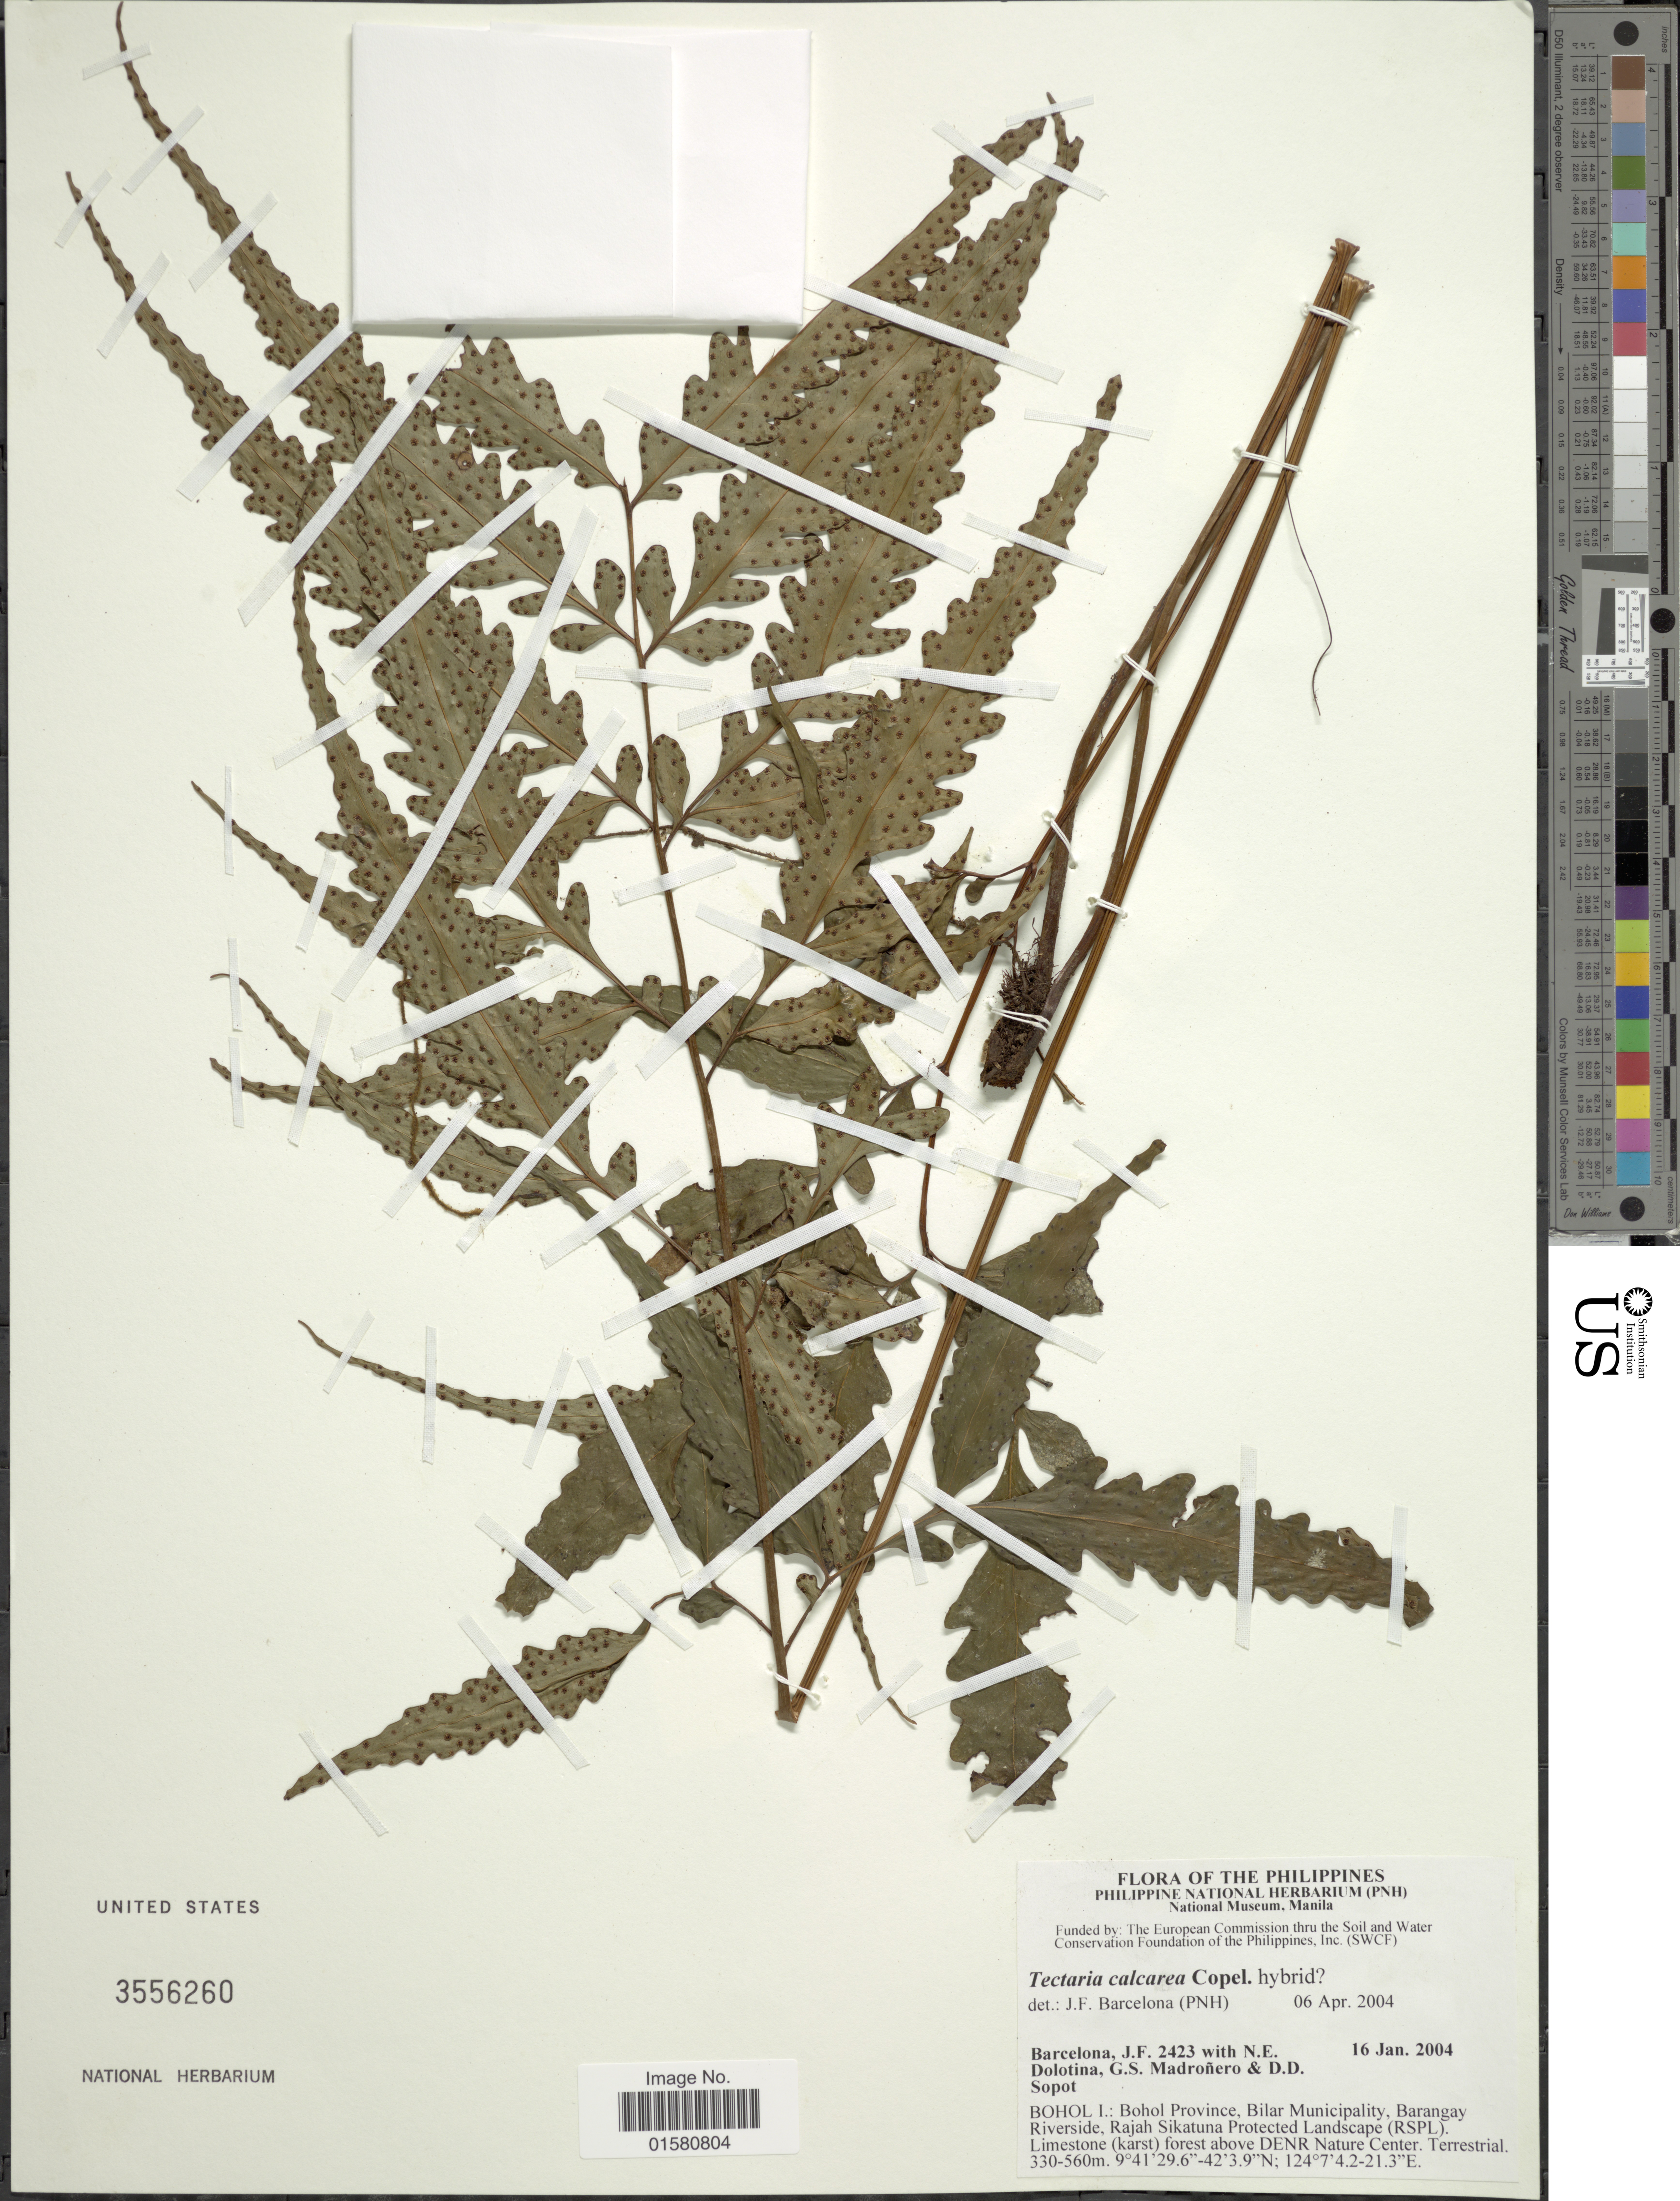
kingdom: Plantae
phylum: Tracheophyta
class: Polypodiopsida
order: Polypodiales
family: Tectariaceae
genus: Tectaria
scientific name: Tectaria calcarea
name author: (C. Presl) Copel.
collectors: J. F. Barcelona, N. Dolotina, G. Madroñero & D. Sopot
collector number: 2423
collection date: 2004-01-16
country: Philippines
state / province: Central Visayas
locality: Bohol I.: Bohol Province, Bilar Municipality, Barangay Riverside, Rajah Sikatuna Protected Landscape (RSPL)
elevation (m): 330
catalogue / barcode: US 3556260